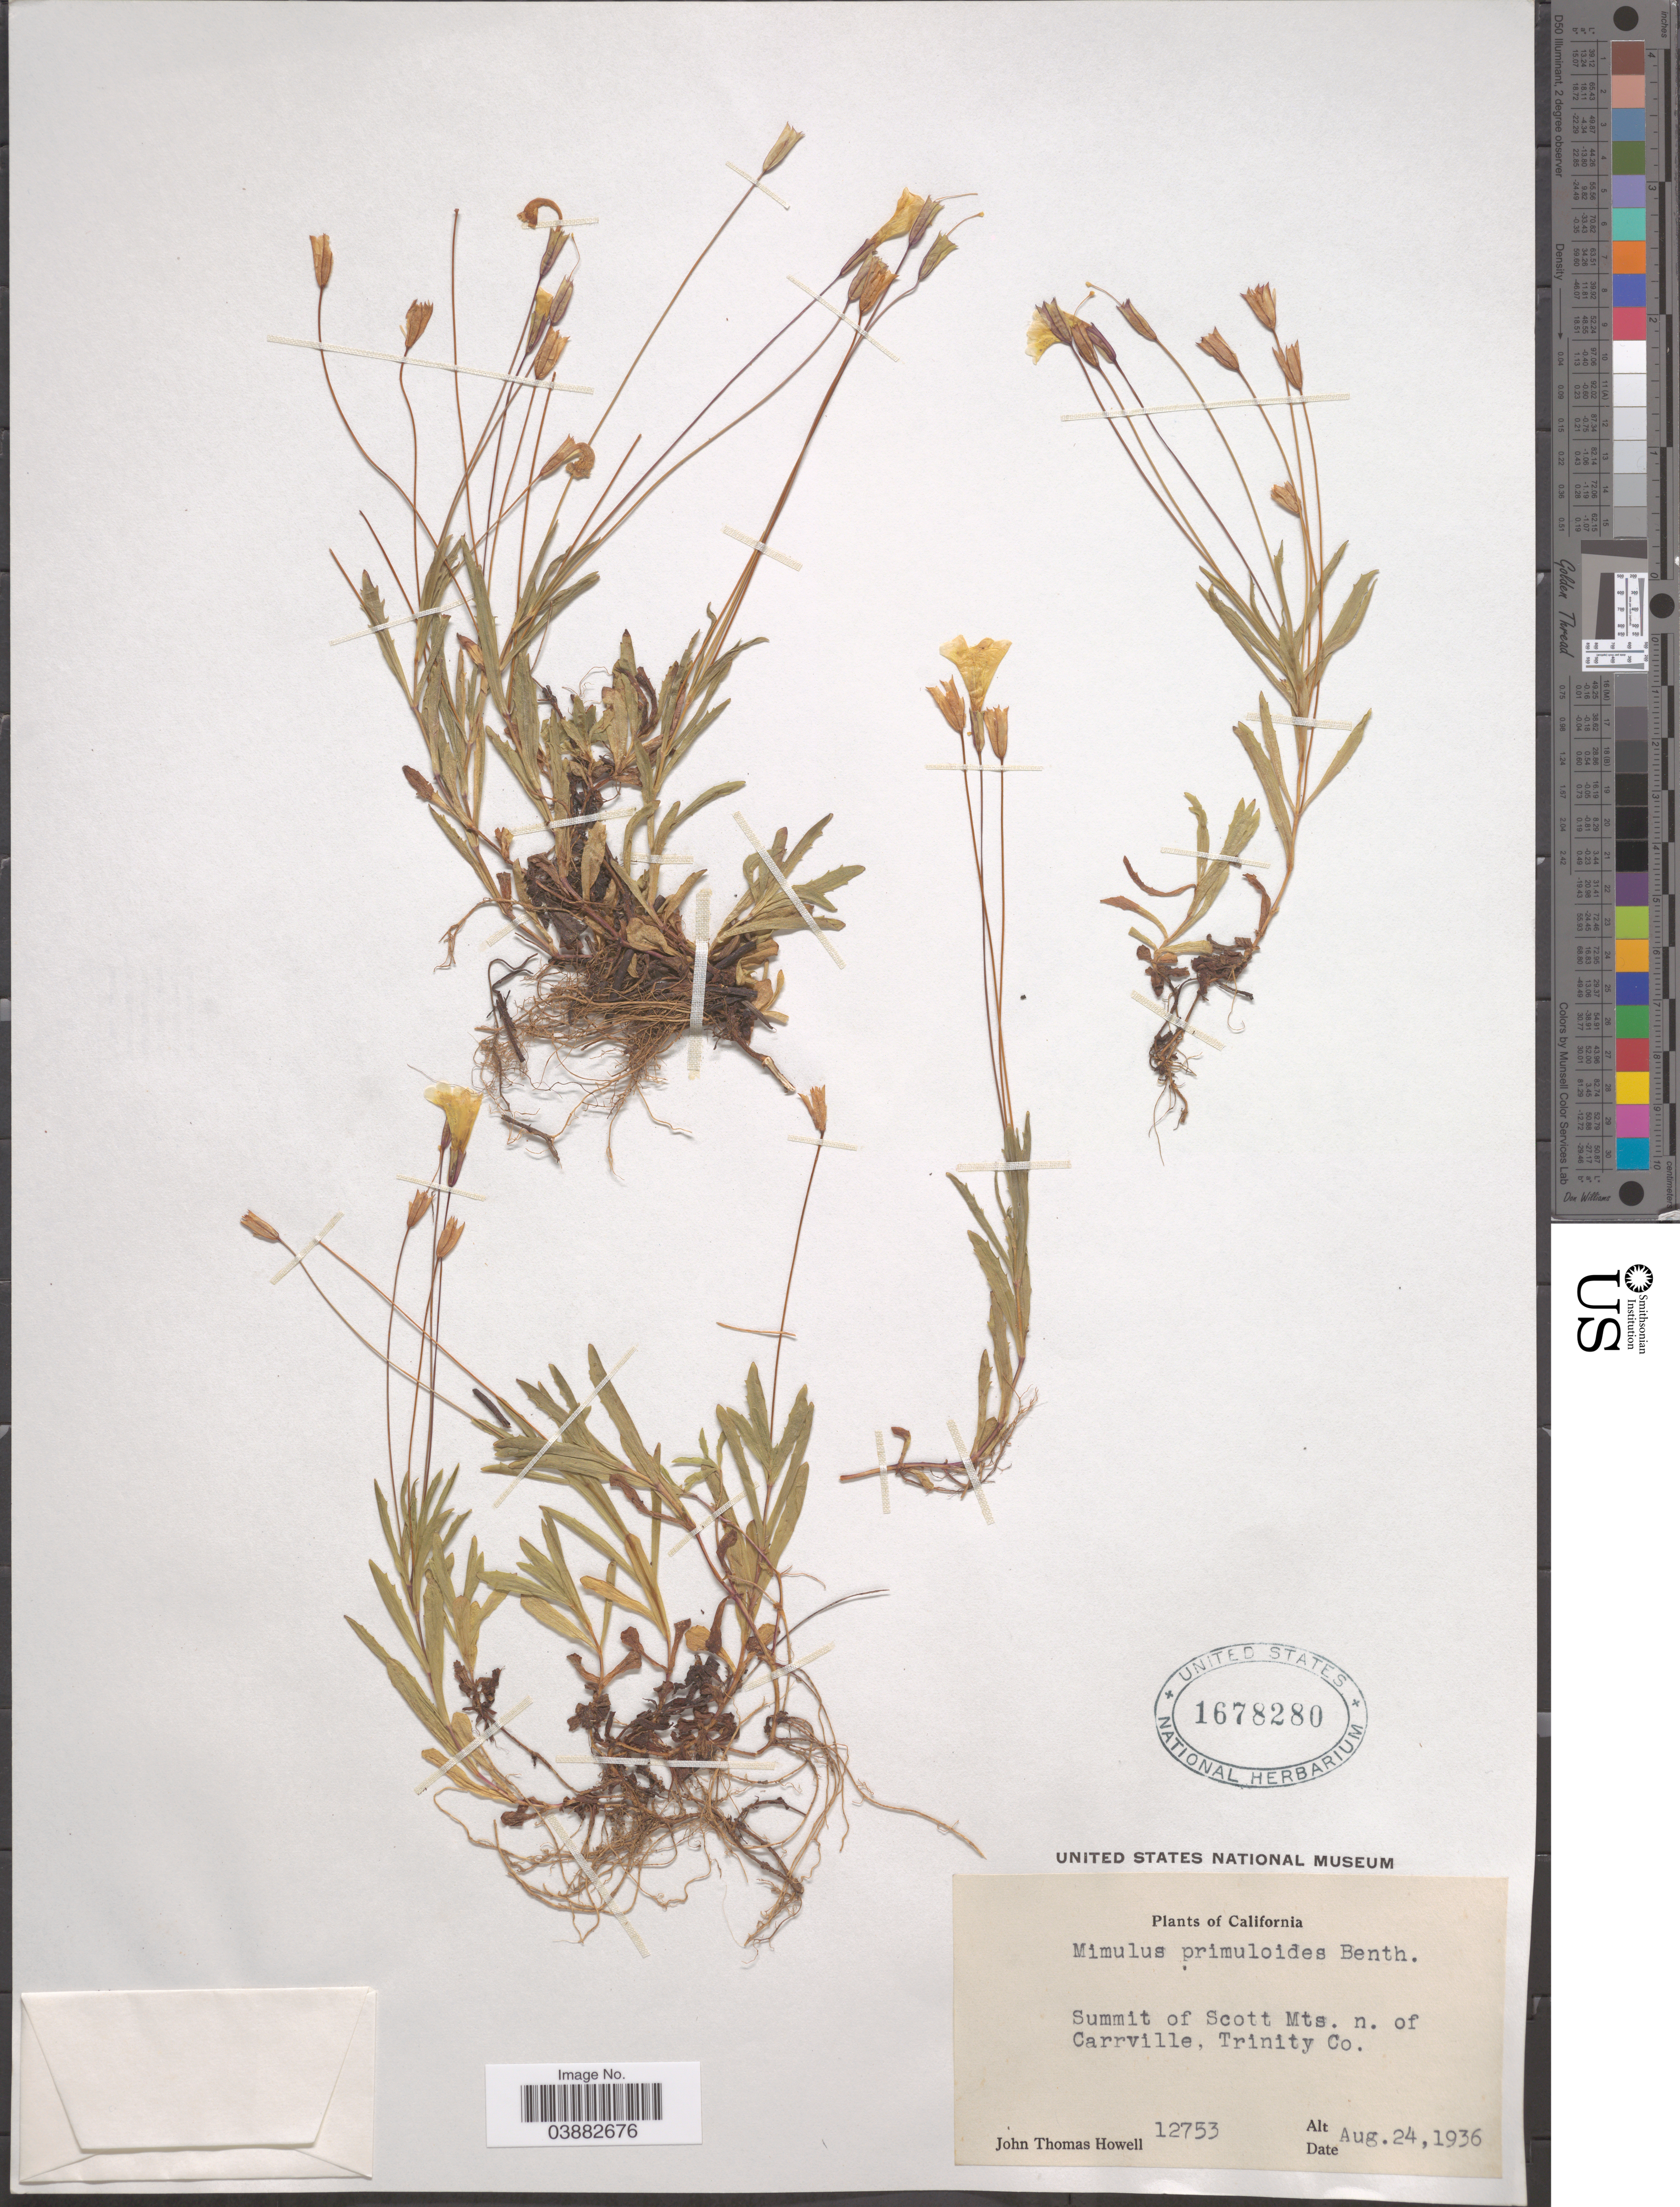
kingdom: Plantae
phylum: Tracheophyta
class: Magnoliopsida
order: Lamiales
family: Phrymaceae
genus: Mimulus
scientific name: Mimulus primuloides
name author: Benth.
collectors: J. T. Howell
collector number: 12753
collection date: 1936-08-24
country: United States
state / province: California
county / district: Trinity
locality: Summit of Scott Mts. n. of Carrville, Trinity Co.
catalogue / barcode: US 1678280